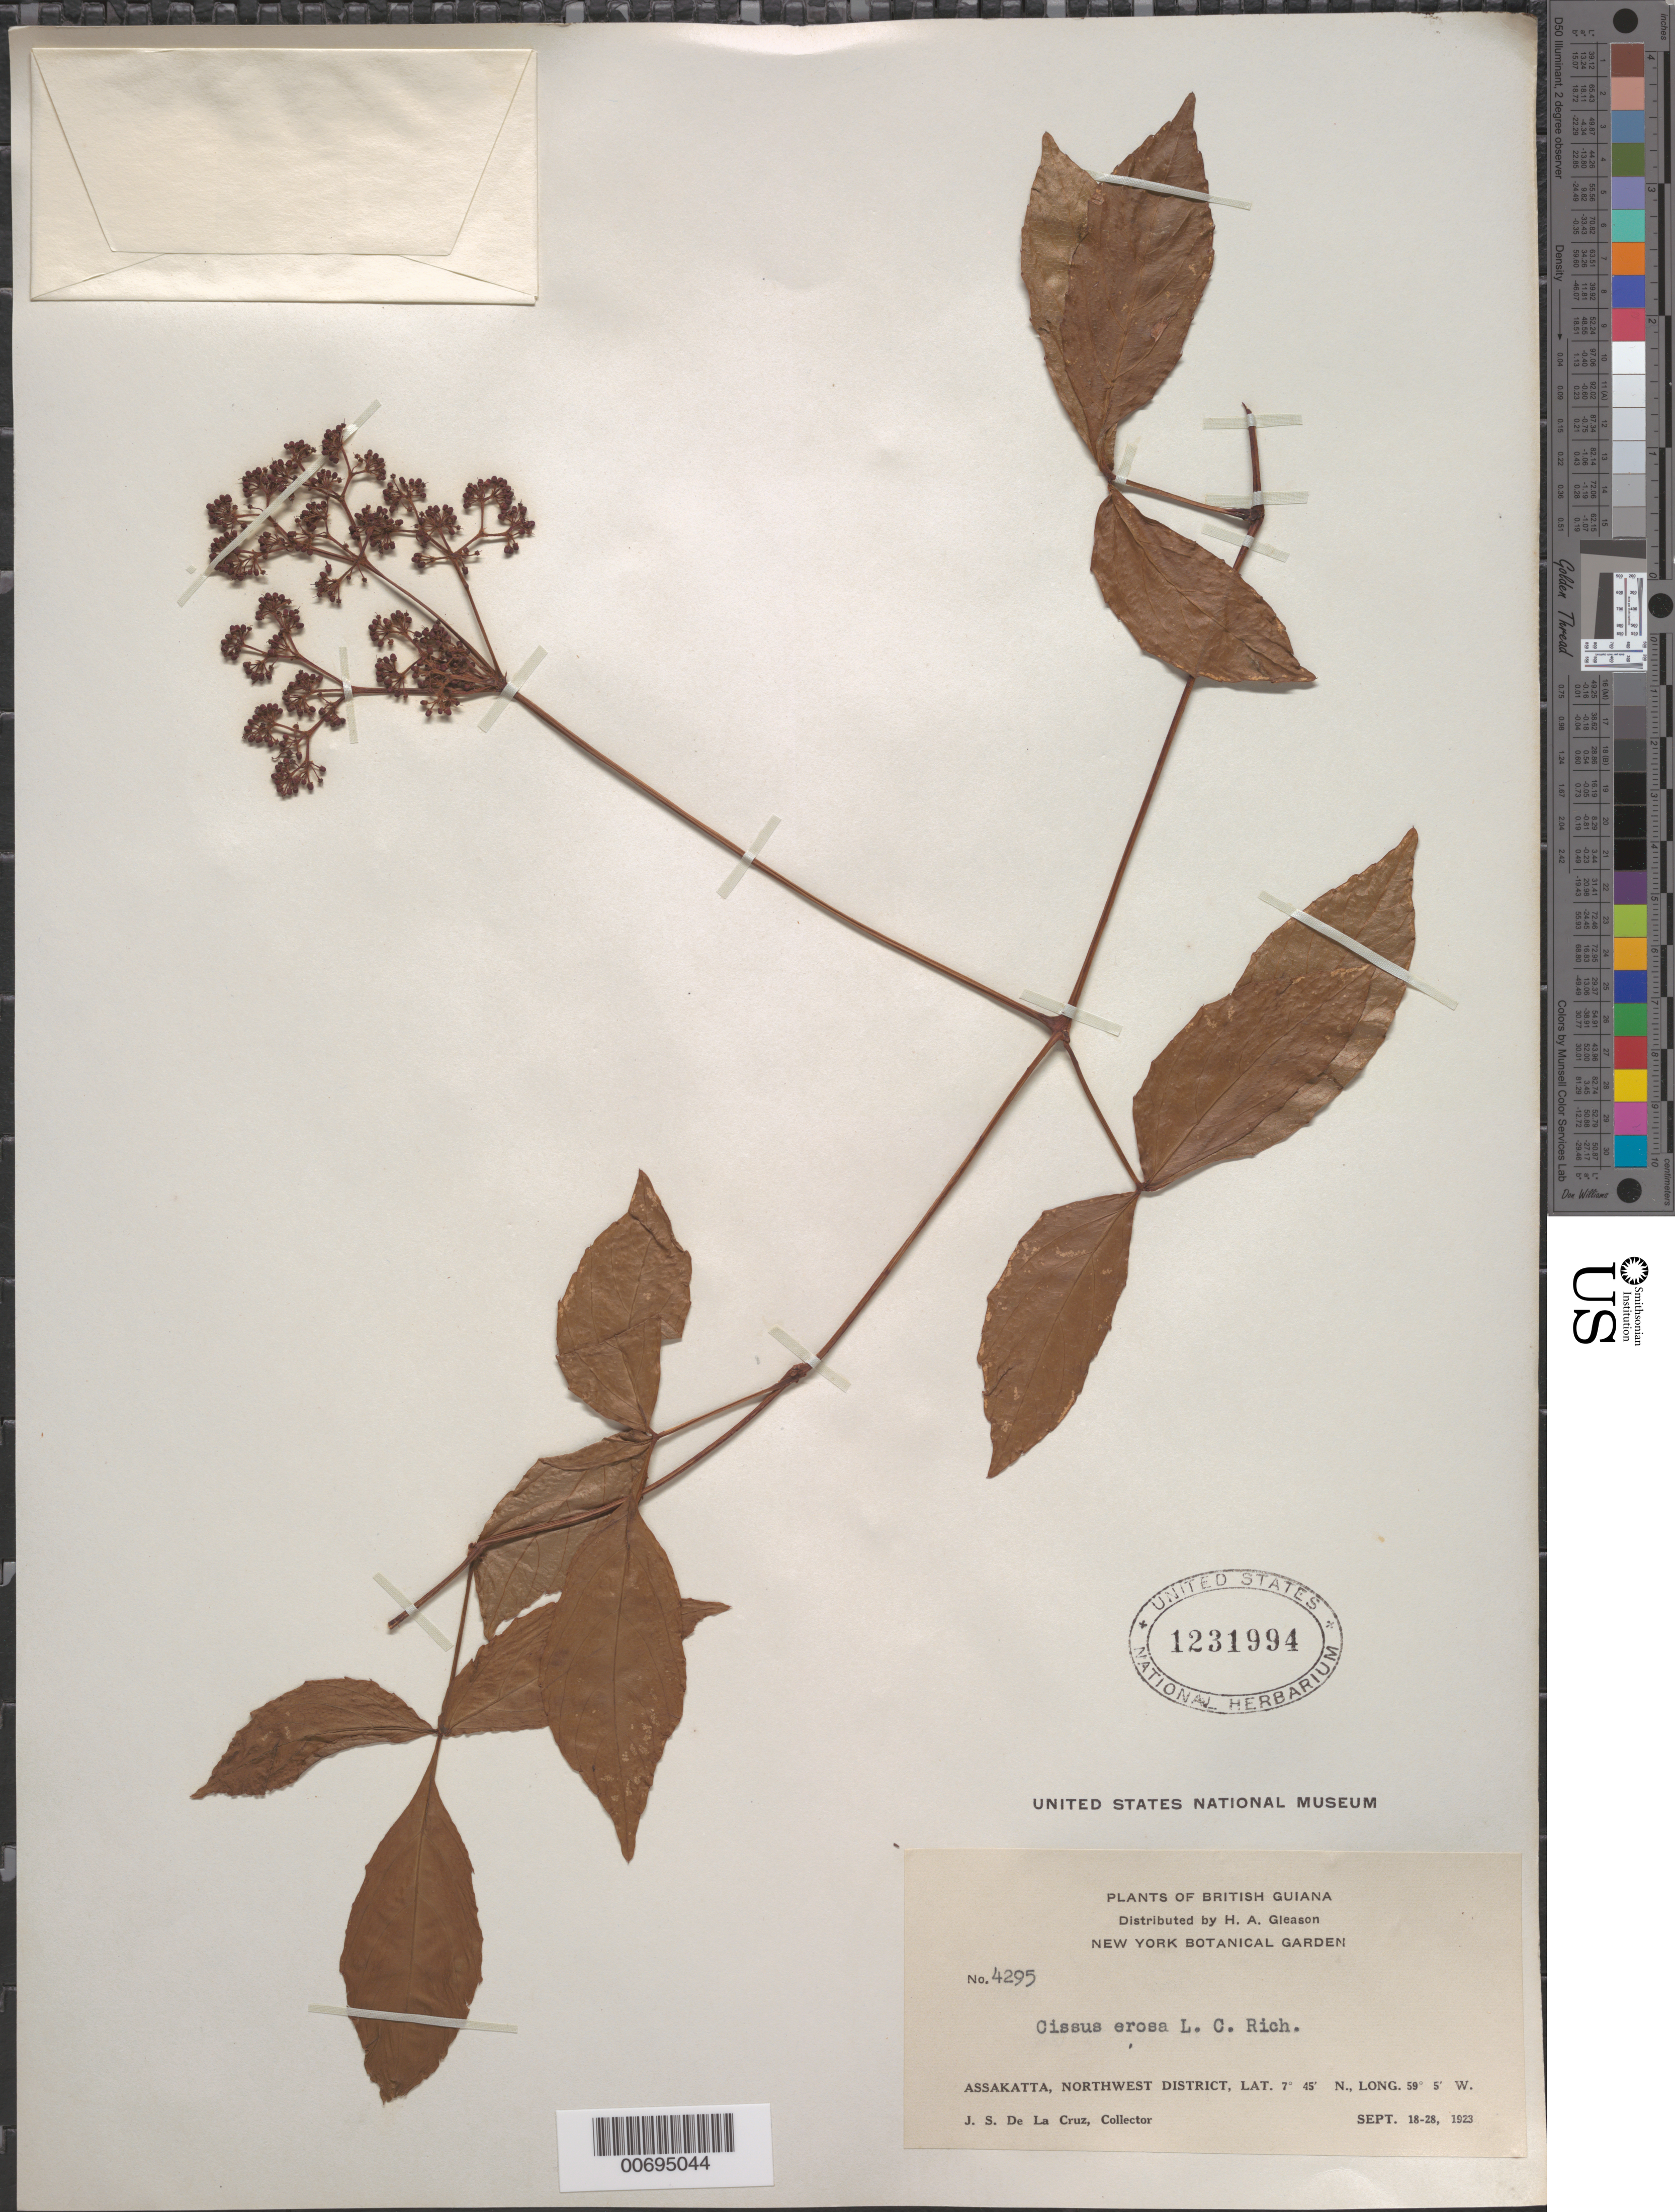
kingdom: Plantae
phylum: Tracheophyta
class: Magnoliopsida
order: Vitales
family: Vitaceae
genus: Cissus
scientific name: Cissus erosa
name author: Rich.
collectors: J. S. de la Cruz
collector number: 4295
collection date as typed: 18-Sep-23 to 28-Sep-23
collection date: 1923-09-18/1923-09-28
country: Guyana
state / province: Barima-Waini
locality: Assakatta, NW District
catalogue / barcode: US 1231994